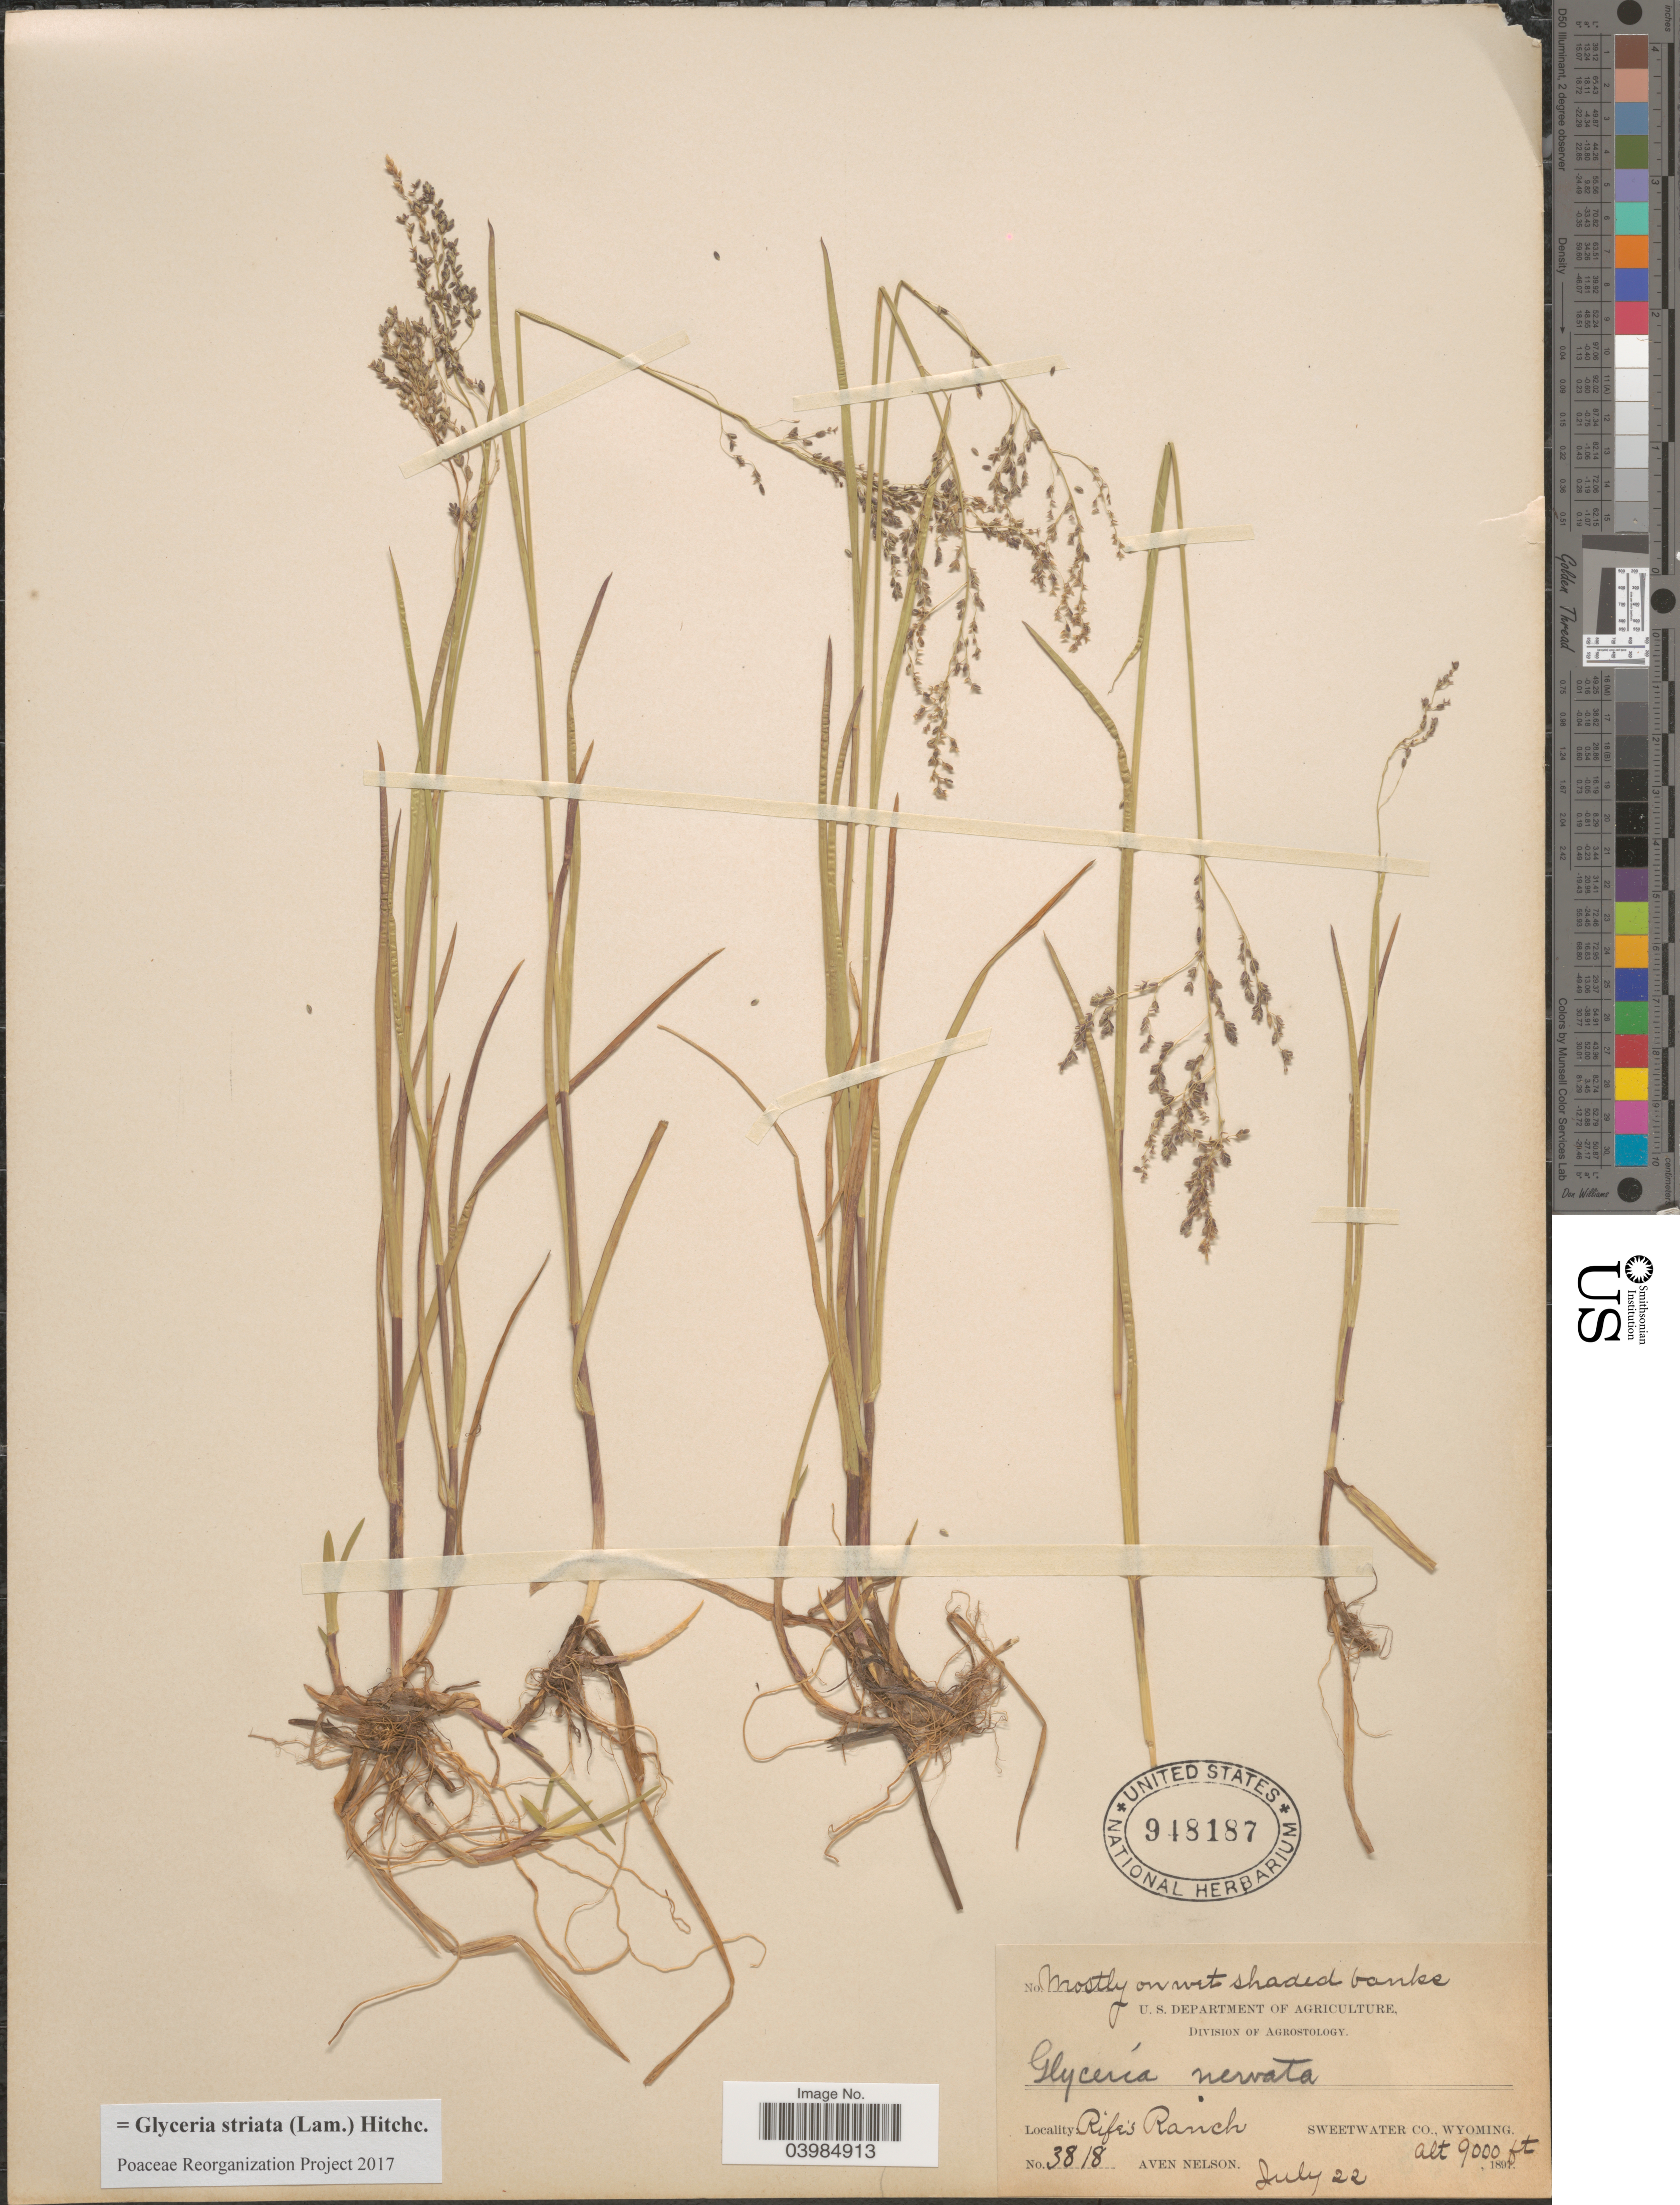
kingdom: Plantae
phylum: Tracheophyta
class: Liliopsida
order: Poales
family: Poaceae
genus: Glyceria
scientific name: Glyceria striata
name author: (Lam.) Hitchc.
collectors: A. Nelson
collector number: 3818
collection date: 1897-07-22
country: United States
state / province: Wyoming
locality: Rife's Ranch. Sweetwater Co.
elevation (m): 2743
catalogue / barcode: US 948187